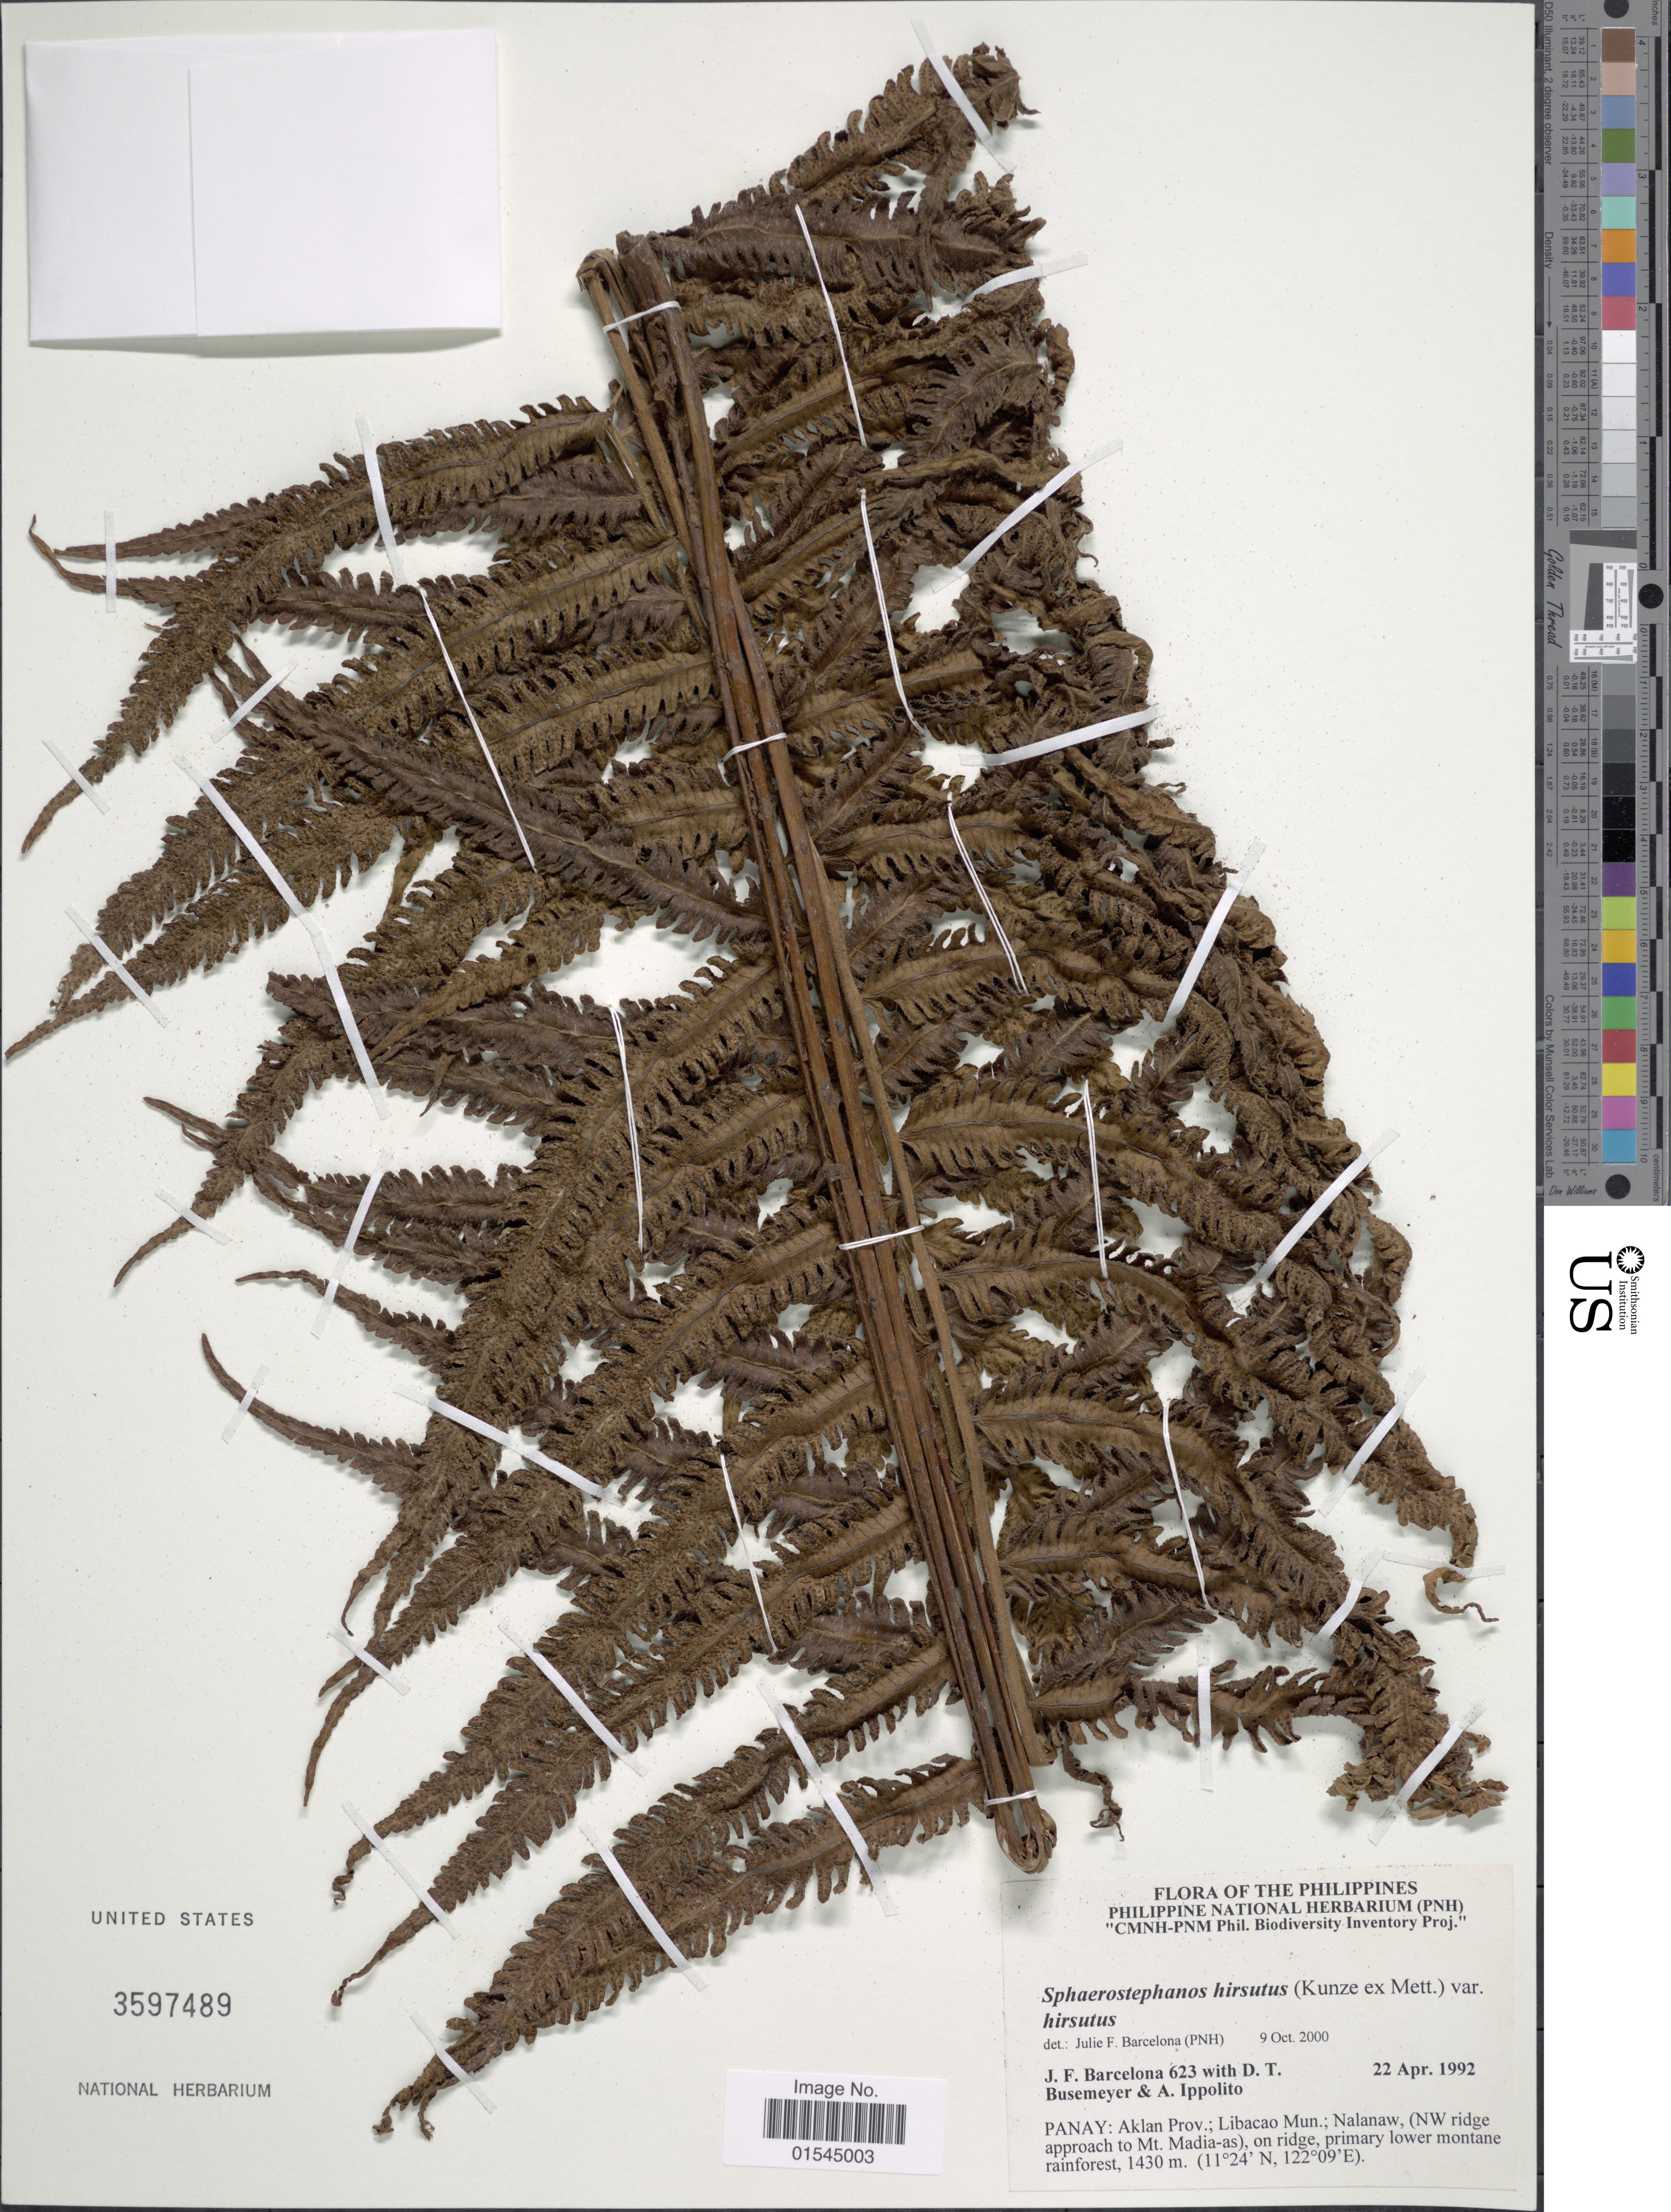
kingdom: Plantae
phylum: Tracheophyta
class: Polypodiopsida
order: Polypodiales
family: Thelypteridaceae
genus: Sphaerostephanos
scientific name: Sphaerostephanos hirsutus var. hirsutus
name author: (Kunze ex Mett.) Holttum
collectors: J. F. Barcelona, D. Busemeyer & A. Ippolito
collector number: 623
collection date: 1992-04-22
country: Philippines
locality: Panay: Aklan Prov.: Liabacao Mun.: Nalanaw (Nw ridge approach to Mt. Madia-as).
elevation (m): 1430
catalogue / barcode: US 3597489